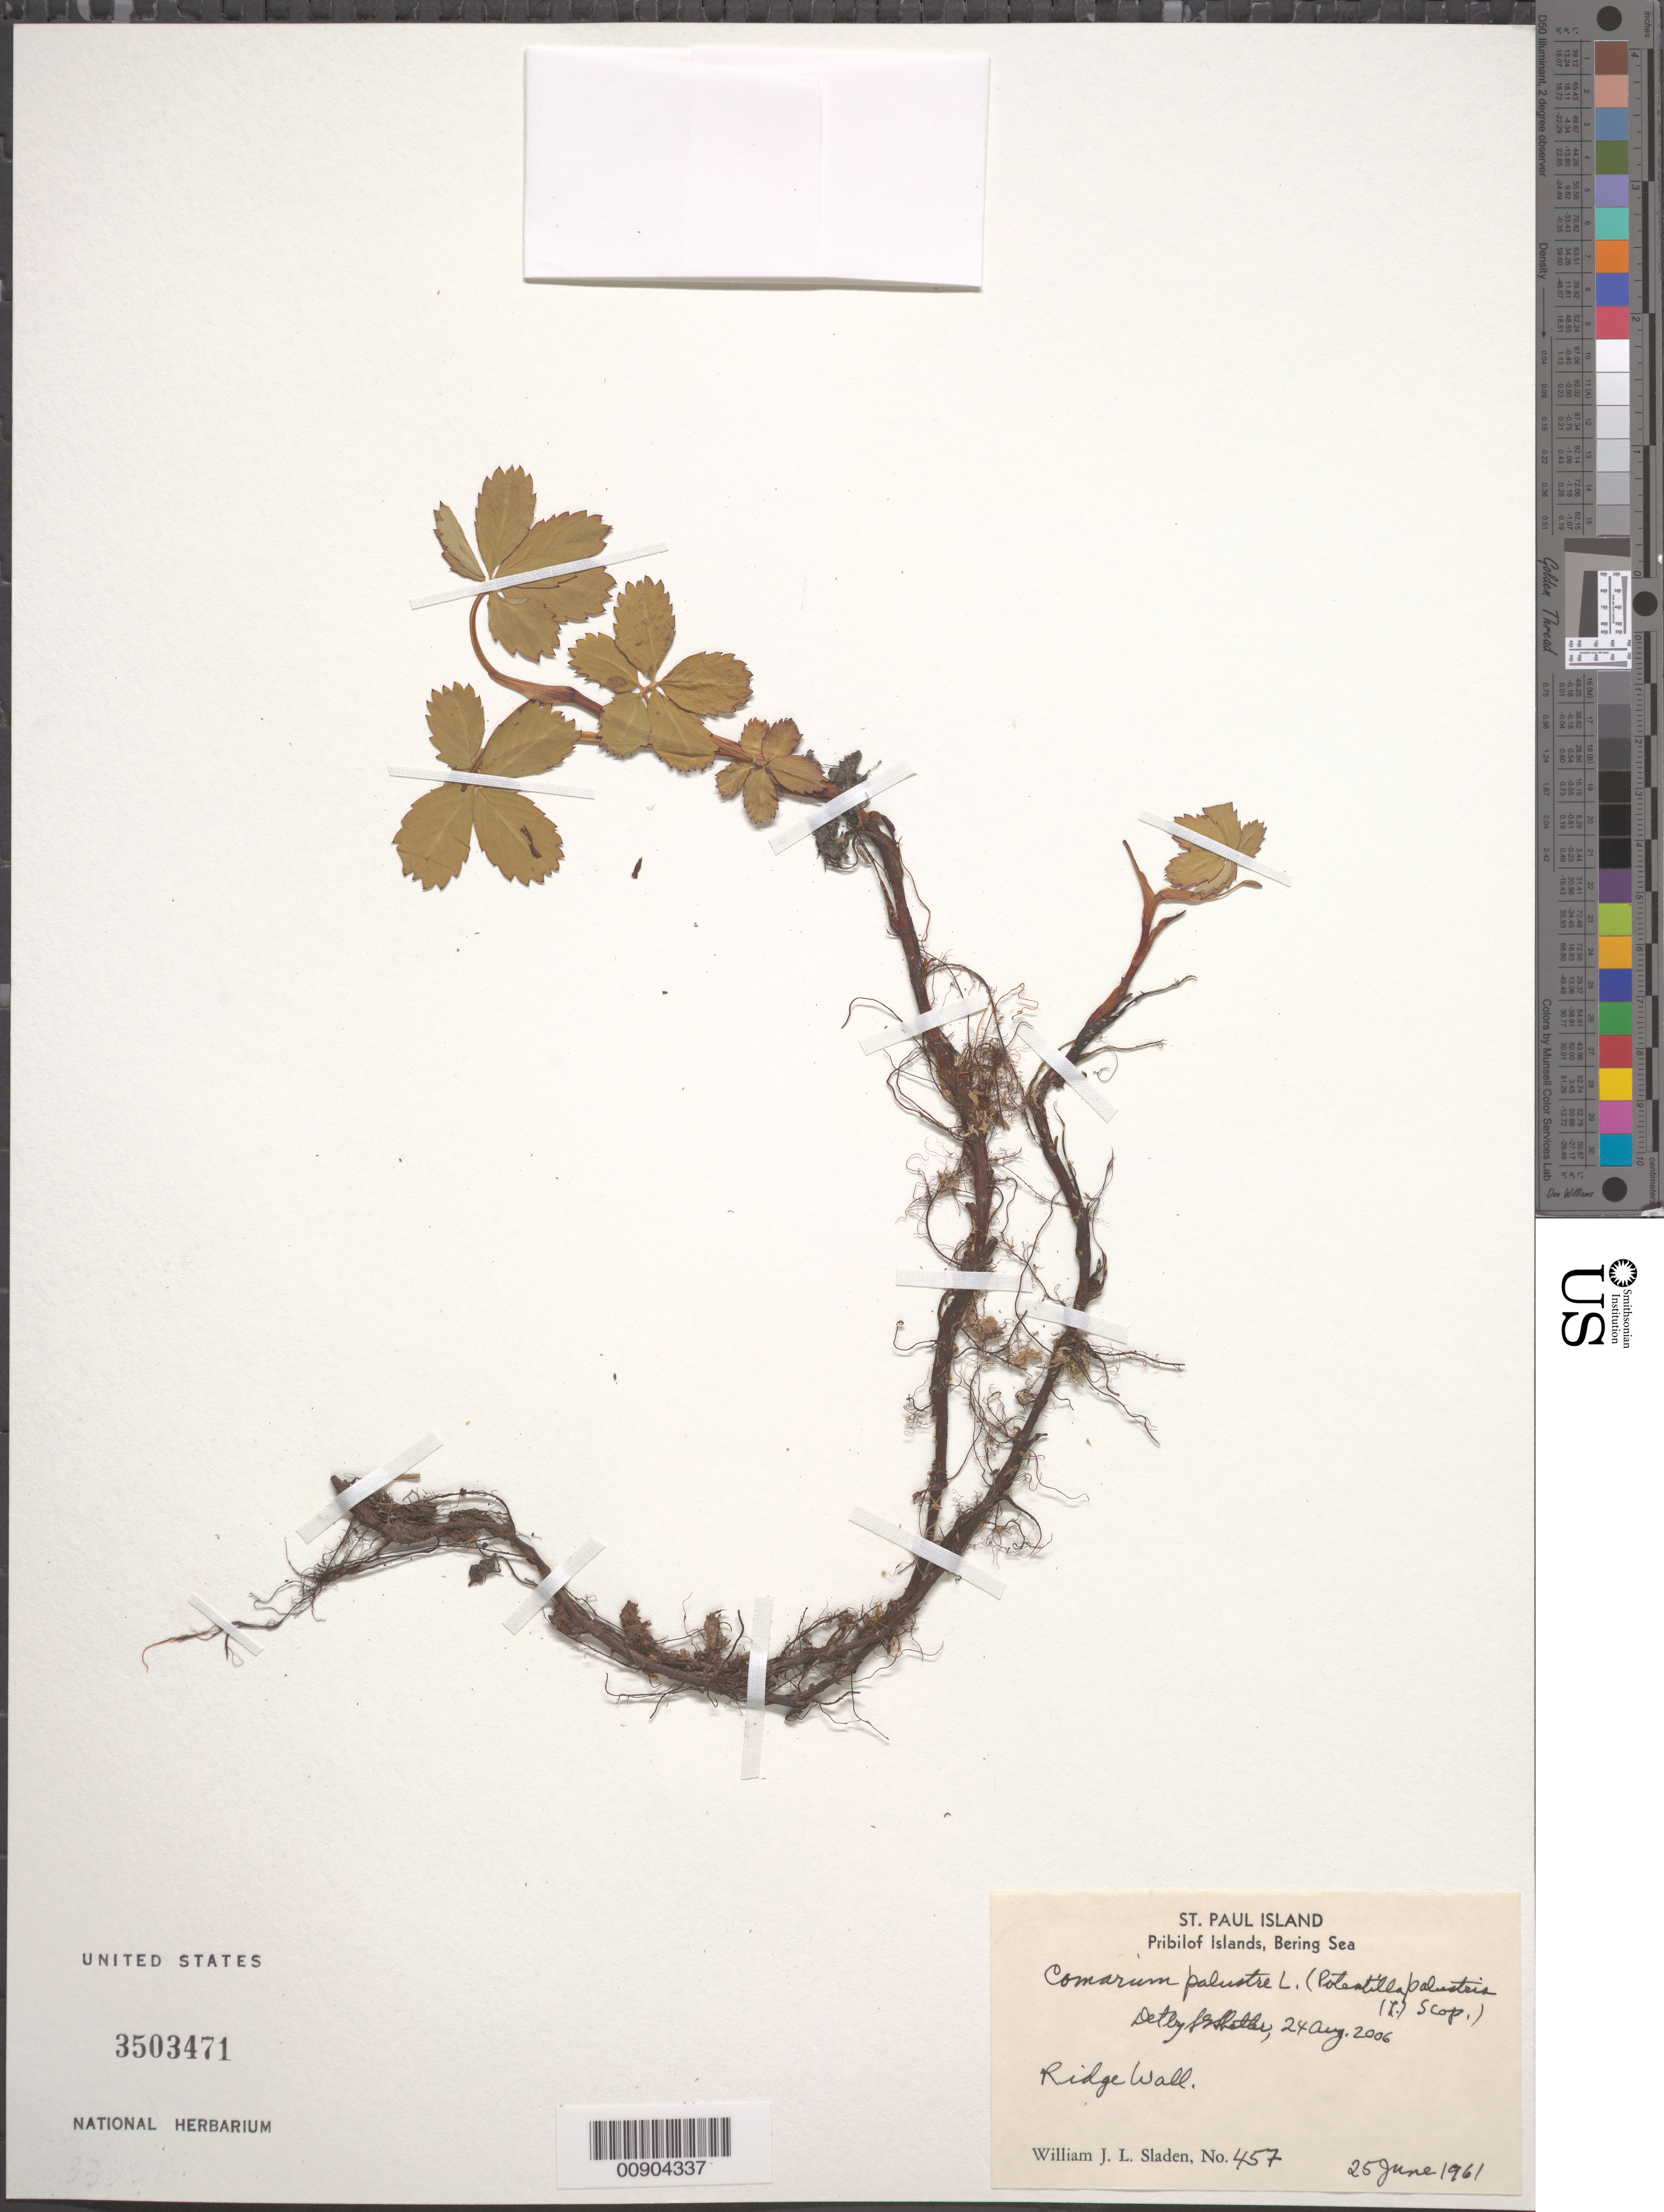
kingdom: Plantae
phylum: Tracheophyta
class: Magnoliopsida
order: Rosales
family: Rosaceae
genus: Comarum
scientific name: Comarum palustre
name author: L.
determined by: Shetler, Stanwyn G., (US), NMNH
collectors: W. Sladen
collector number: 457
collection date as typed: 25 Jun 1961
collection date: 1961-06-25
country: United States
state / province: Alaska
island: St. Paul Island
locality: Ridge Wall., Bering Sea, Pribilof Islands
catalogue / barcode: US 3503471